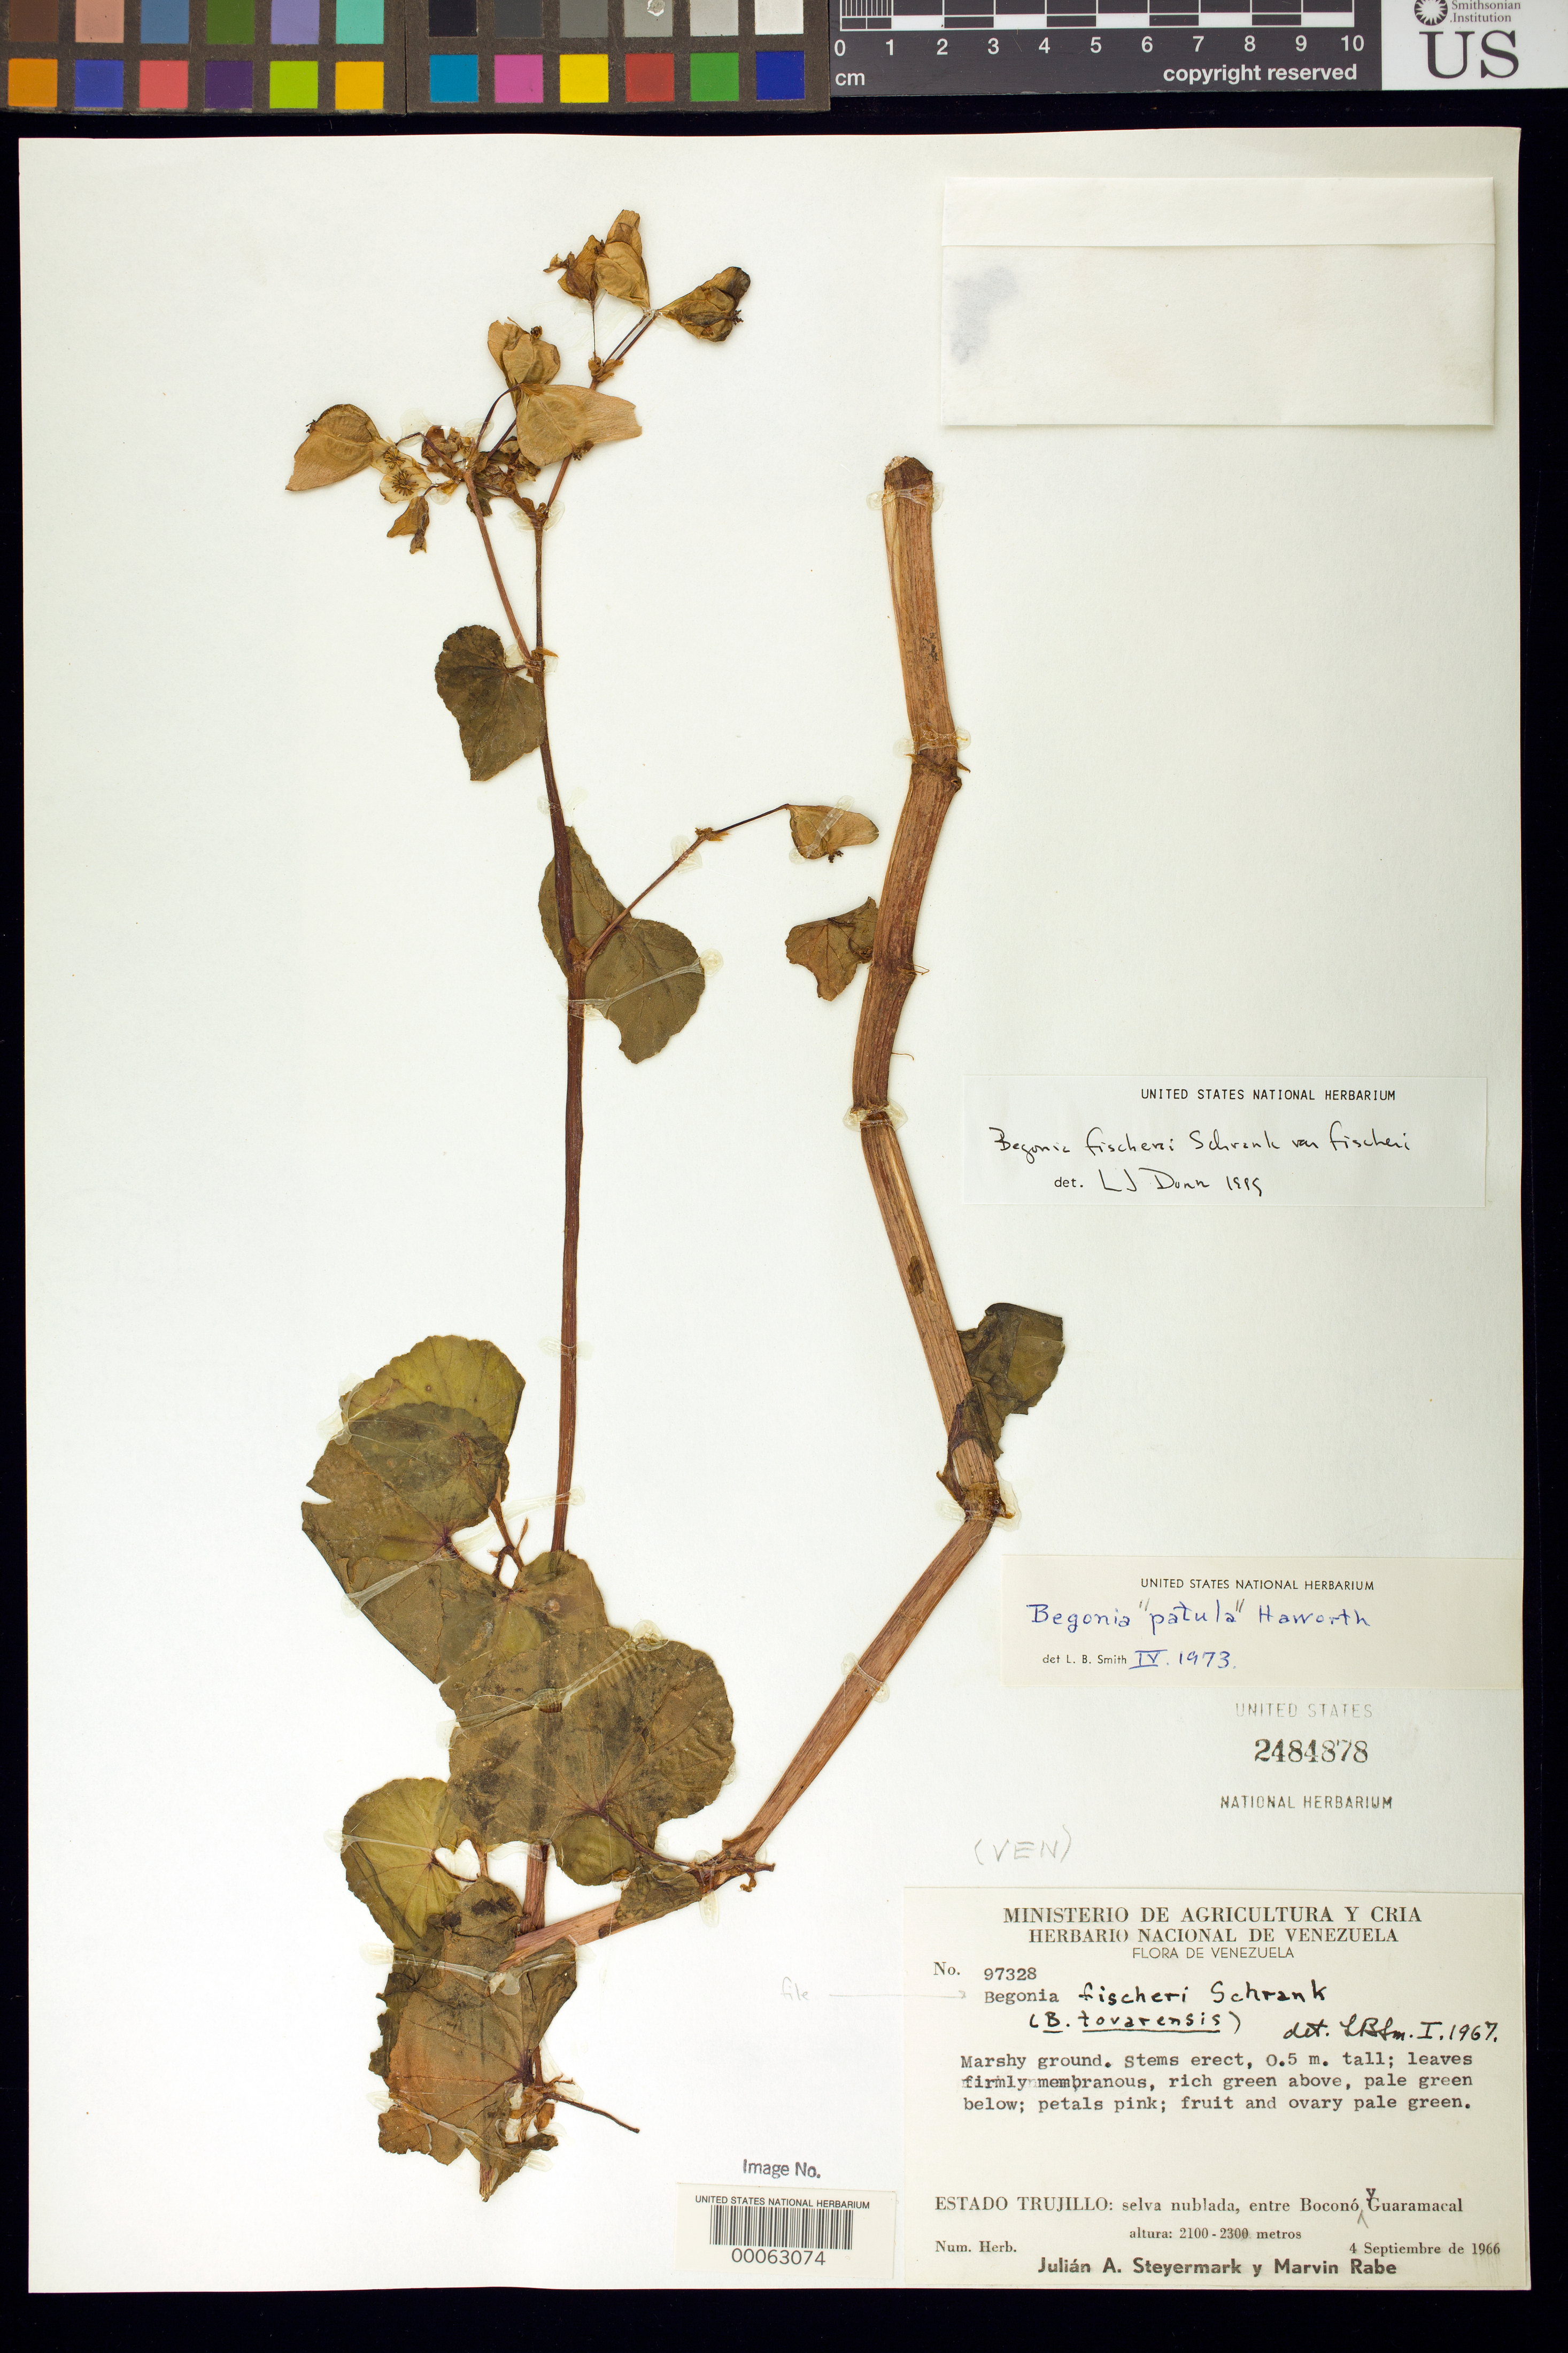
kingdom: Plantae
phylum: Tracheophyta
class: Magnoliopsida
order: Cucurbitales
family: Begoniaceae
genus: Begonia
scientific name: Begonia fischeri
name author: Schrank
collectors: J. Steyermark & M. Rabe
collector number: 97328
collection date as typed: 04 Sep 1966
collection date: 1966-09-04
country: Venezuela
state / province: Trujillo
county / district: Boconó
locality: Between Boconó and Guaramacal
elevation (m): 2100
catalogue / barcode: US 2484878